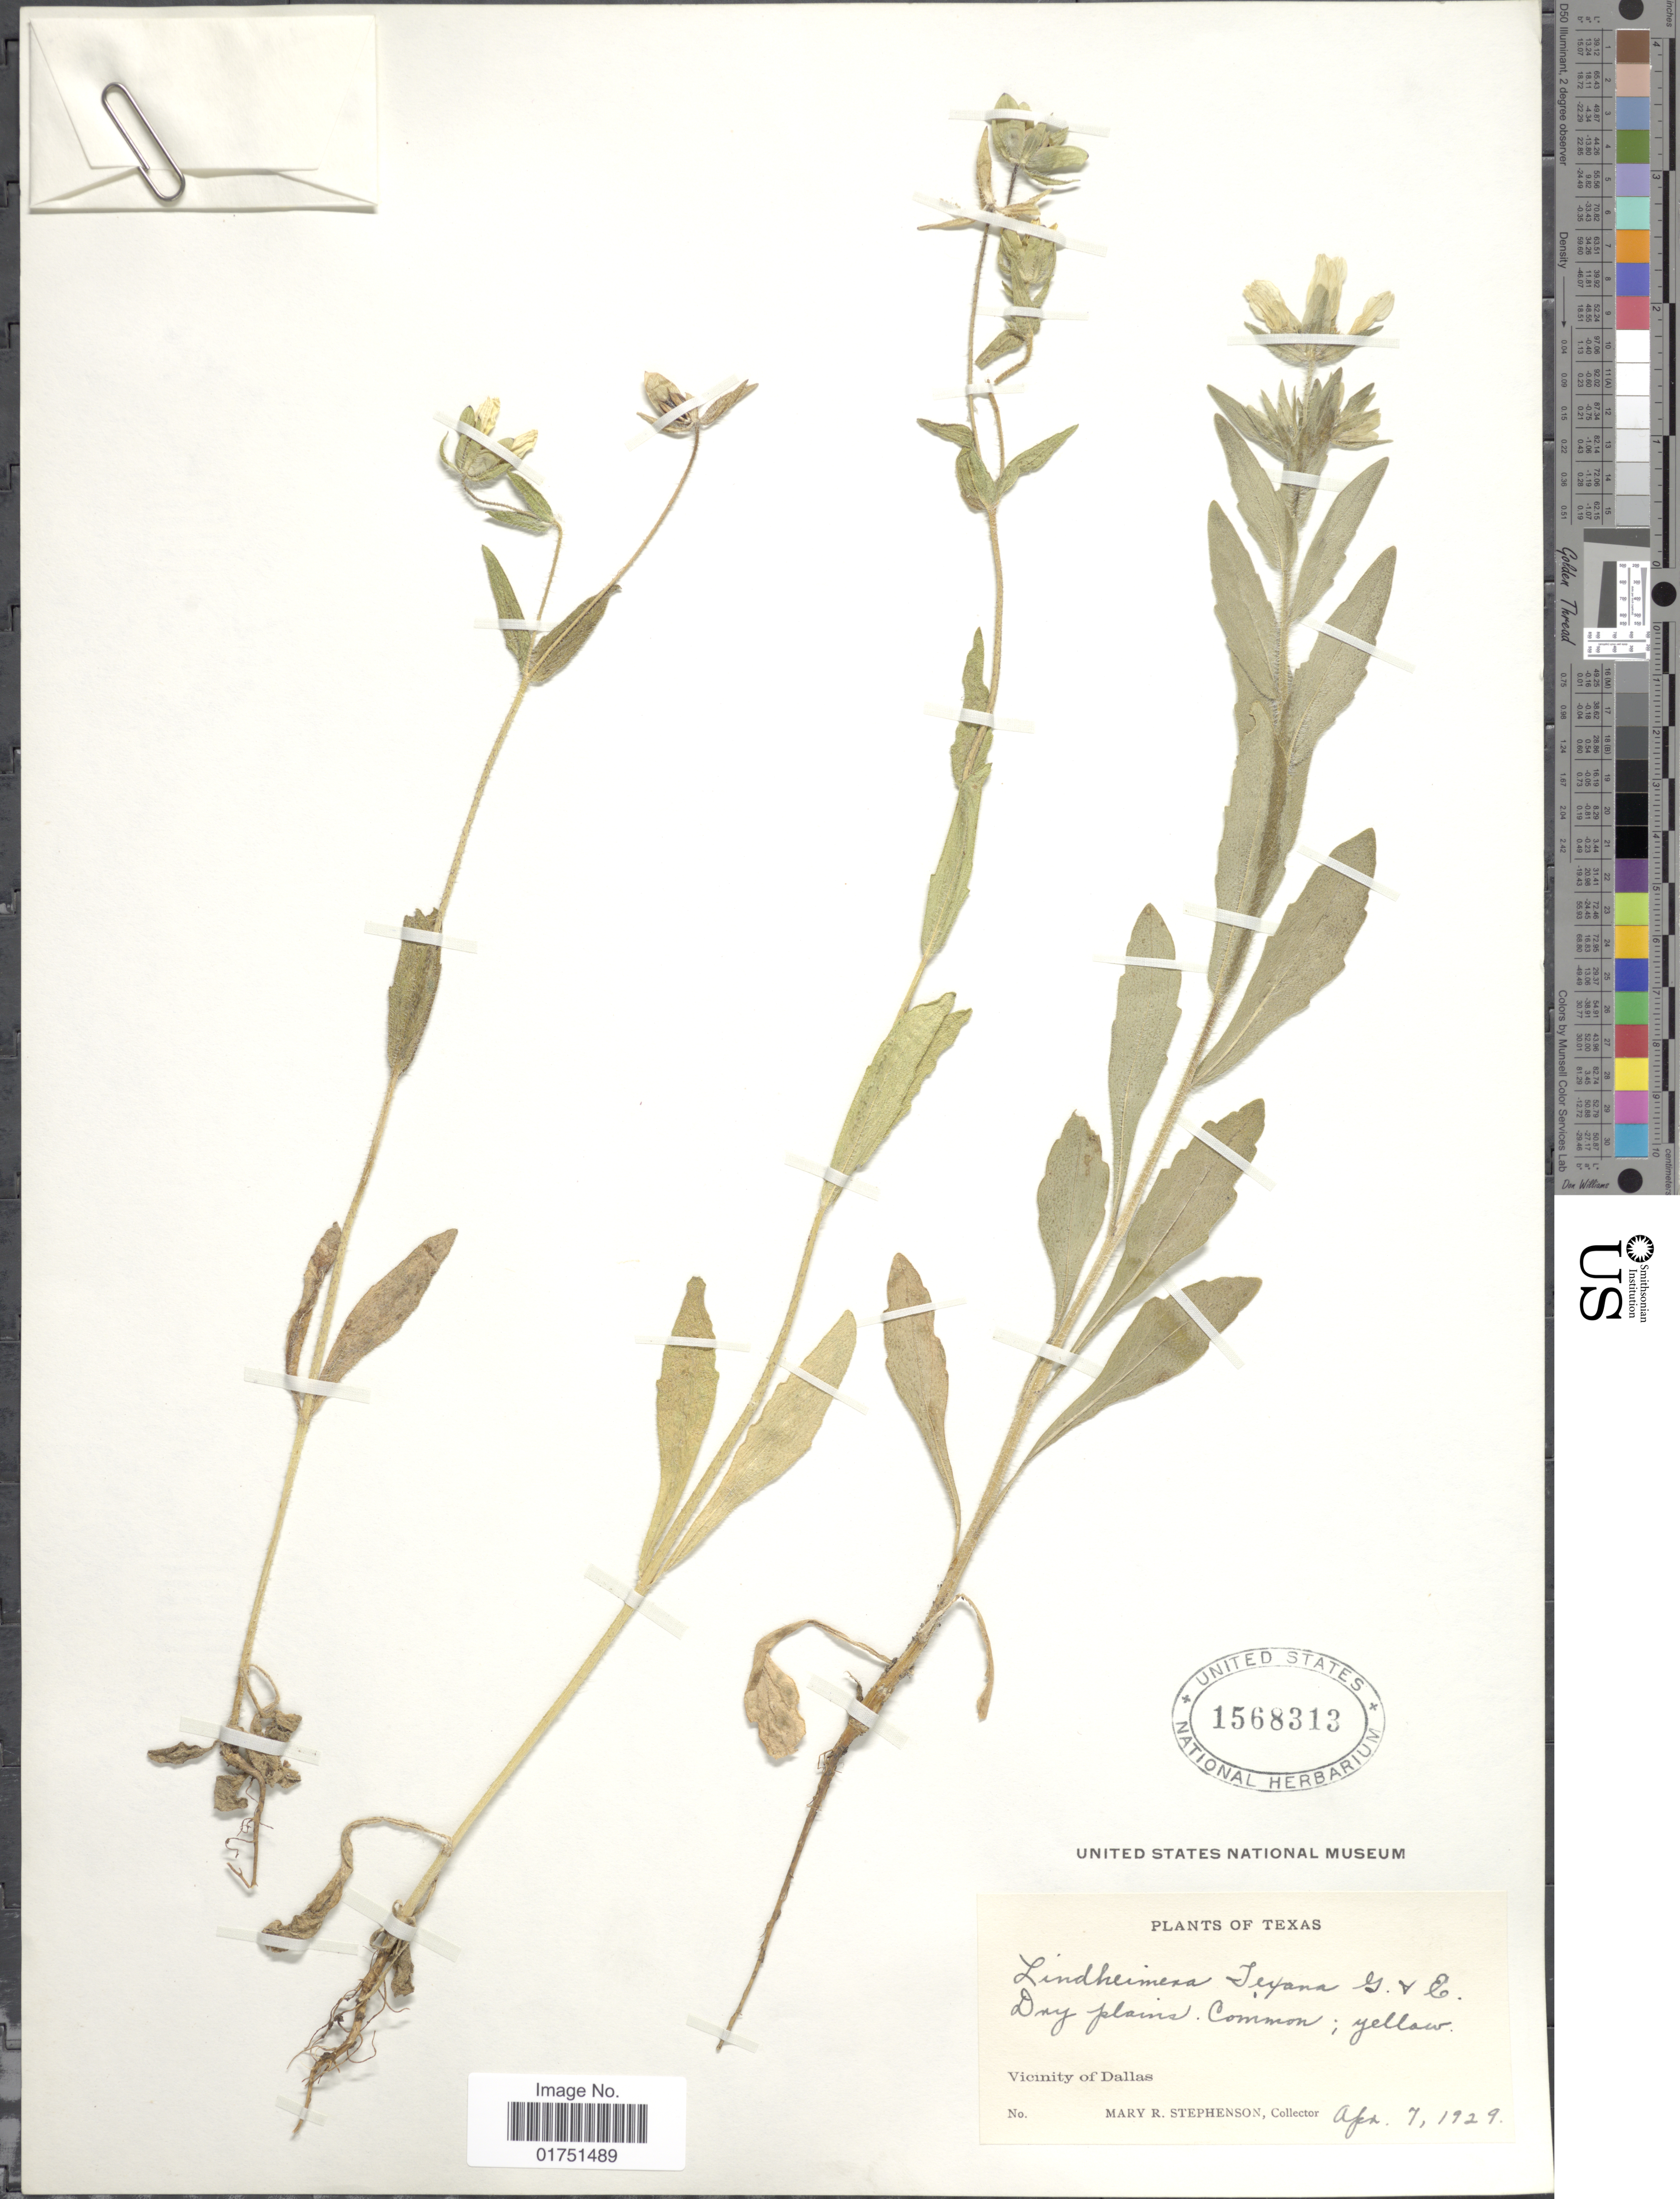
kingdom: Plantae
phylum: Tracheophyta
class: Magnoliopsida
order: Asterales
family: Asteraceae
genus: Lindheimera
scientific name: Lindheimera texana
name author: A. Gray & Engelm. in A. Gray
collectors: M. Stephenson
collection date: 1929-04-07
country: United States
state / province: Texas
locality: Dry plains. Vicinity of Dallas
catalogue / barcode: US 1568313